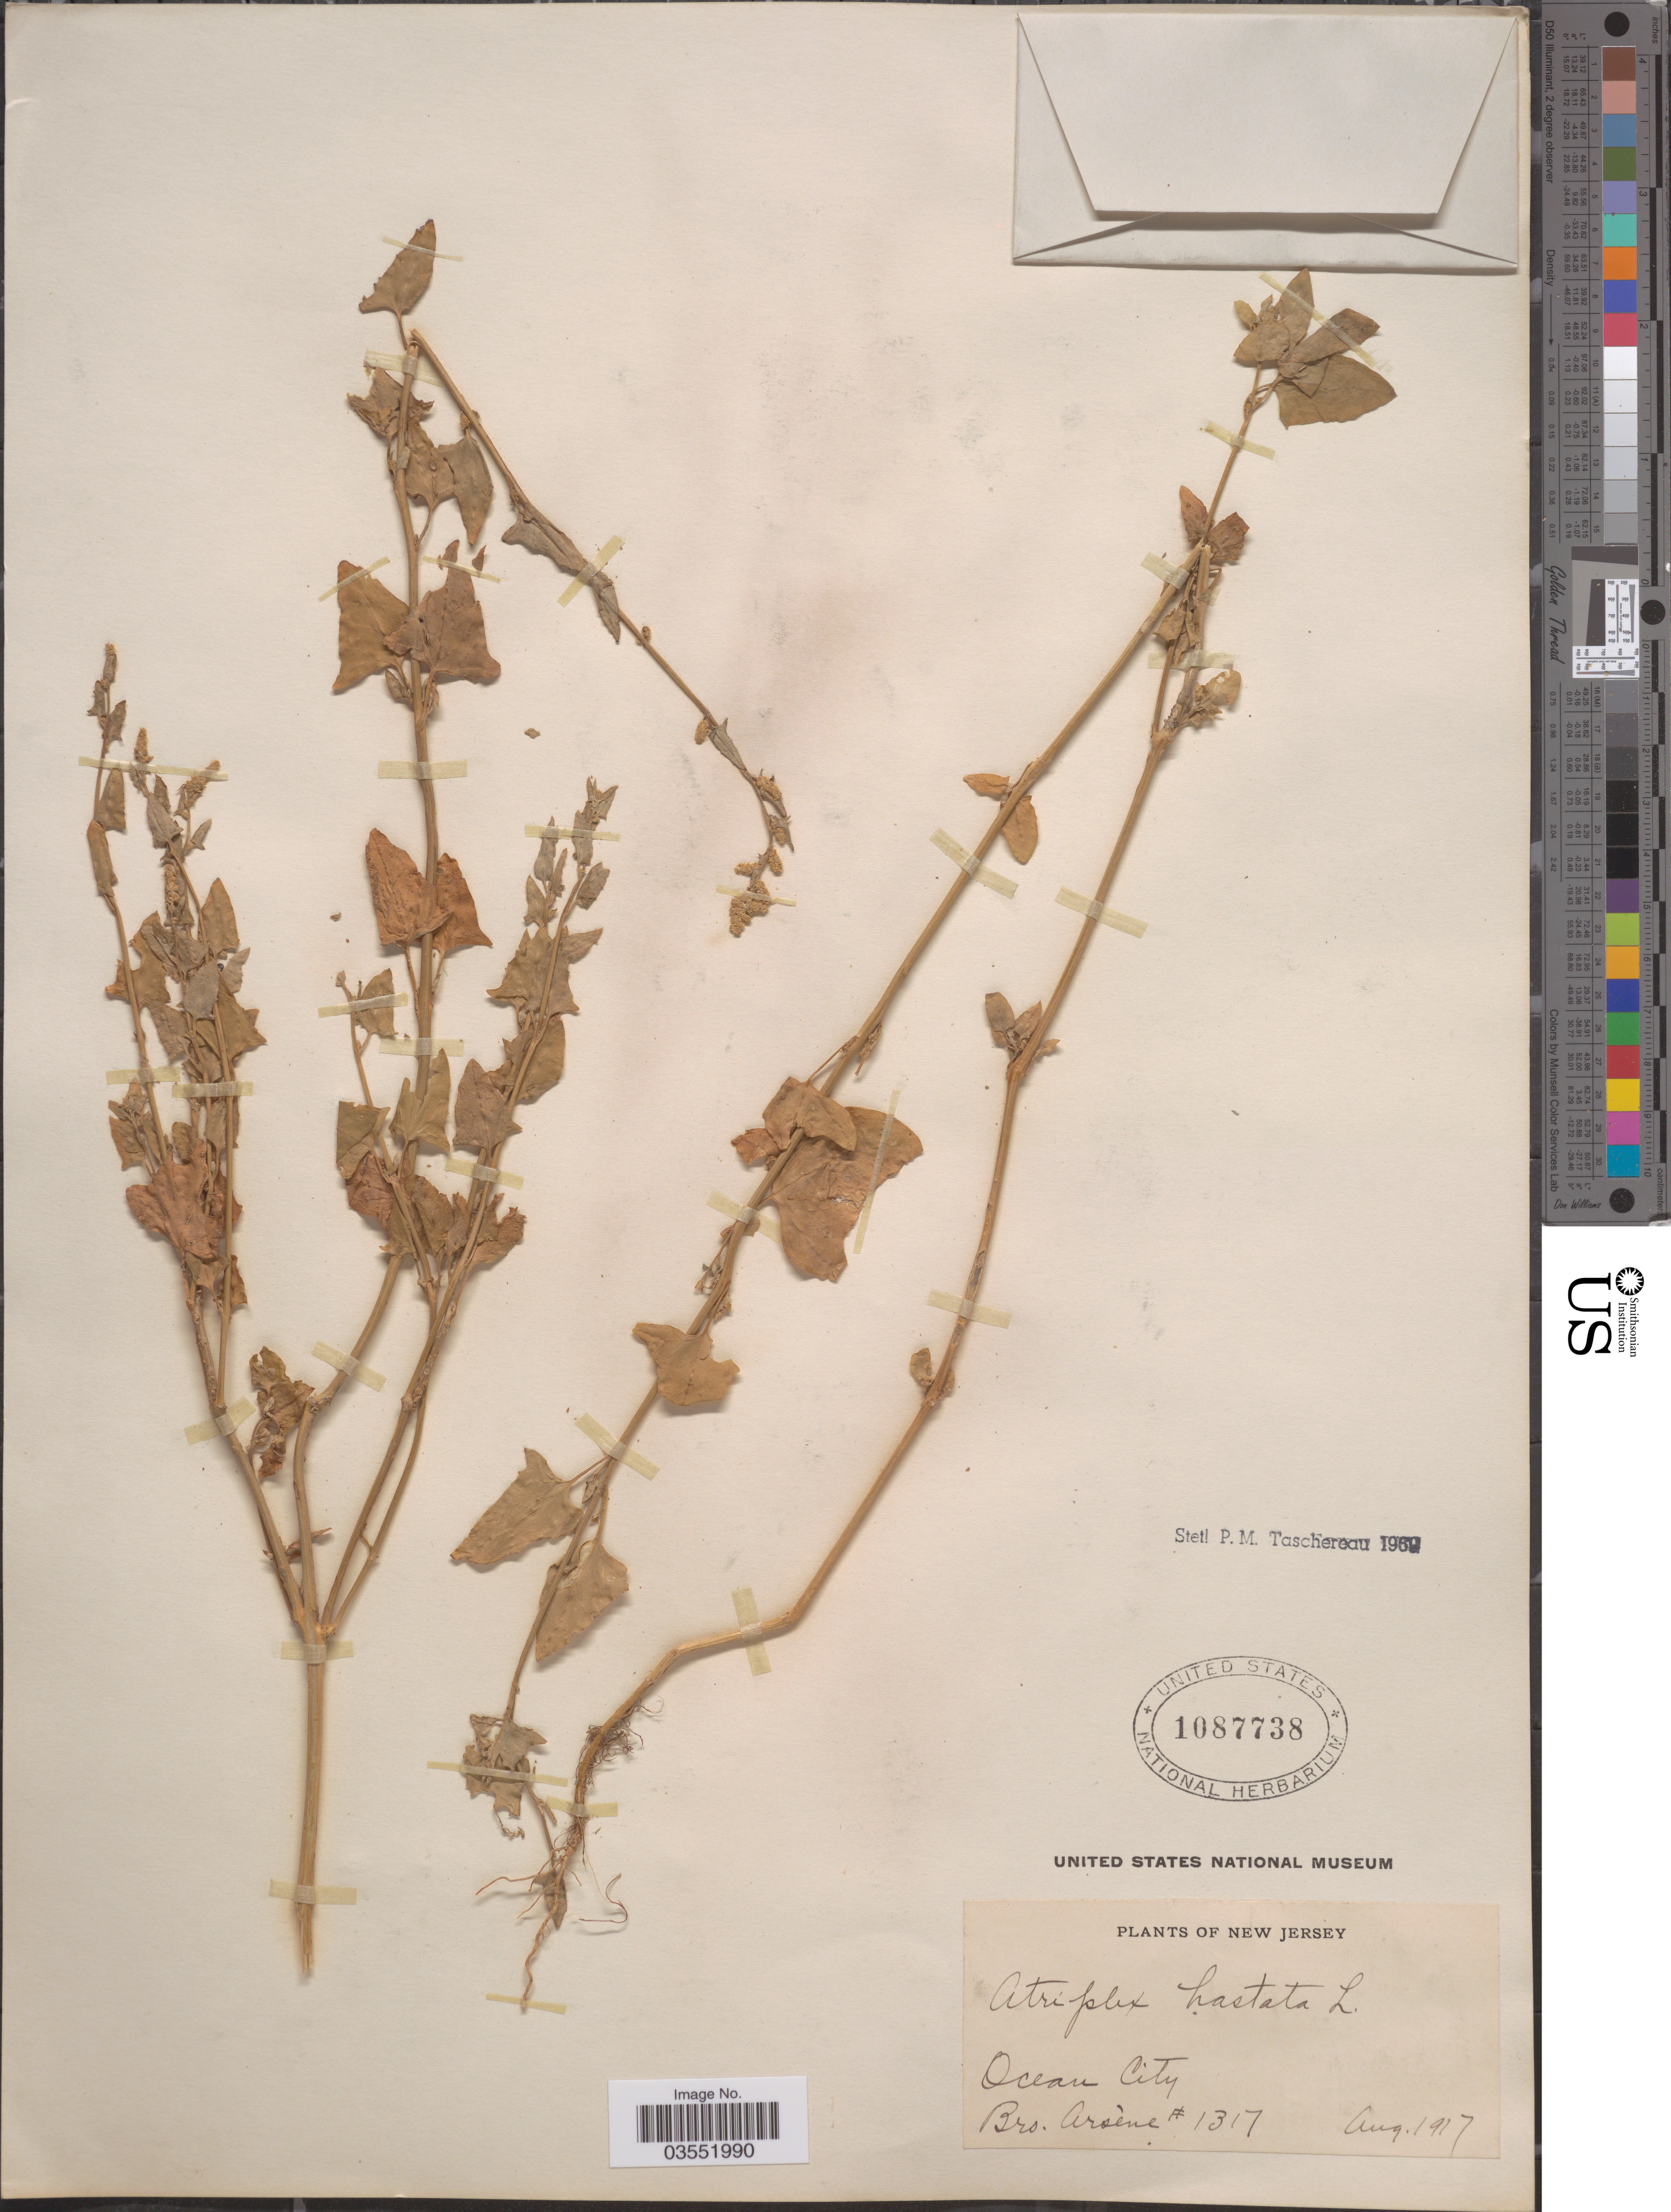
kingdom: Plantae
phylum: Tracheophyta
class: Magnoliopsida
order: Caryophyllales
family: Amaranthaceae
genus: Atriplex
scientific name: Atriplex hastata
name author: L.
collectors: F. Hyacinth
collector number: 1317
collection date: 1917-08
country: United States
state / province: New Jersey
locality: Ocean City.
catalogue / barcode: US 1087738